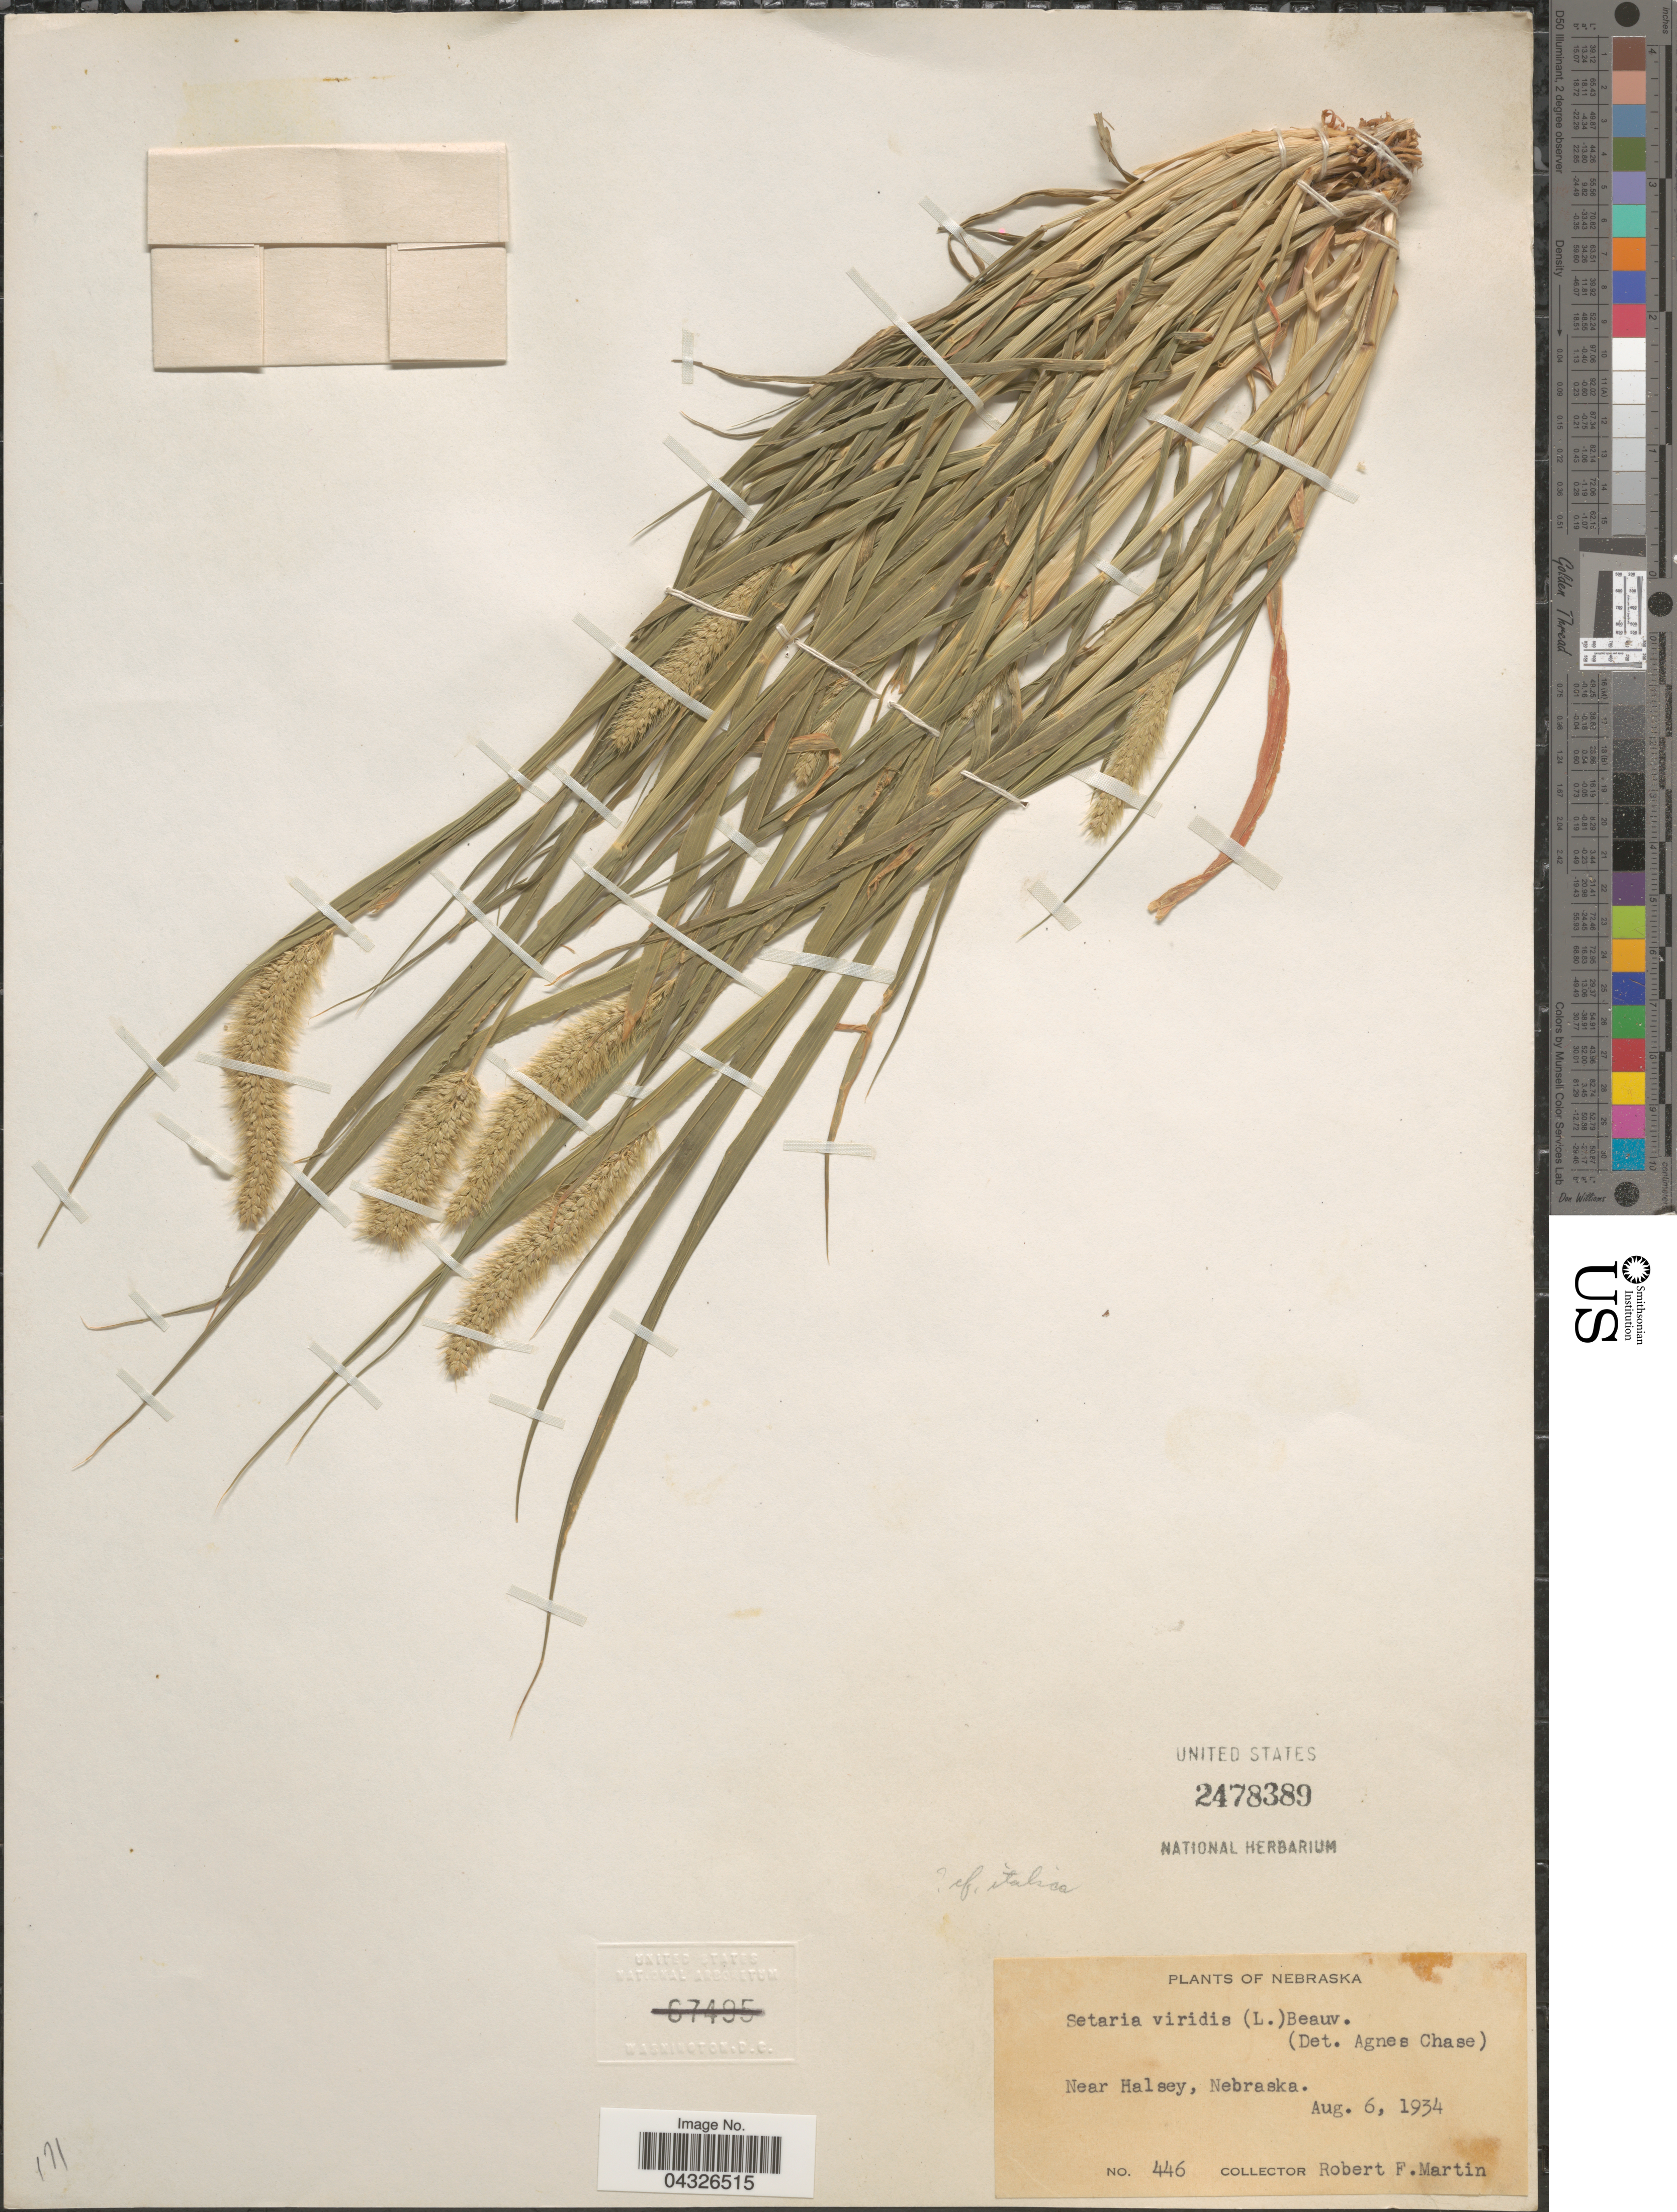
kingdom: Plantae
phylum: Tracheophyta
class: Liliopsida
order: Poales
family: Poaceae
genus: Setaria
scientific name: Setaria viridis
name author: (L.) P. Beauv.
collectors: R. F. Martin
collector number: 446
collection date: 1934-08-06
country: United States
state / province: Nebraska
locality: Near Halsey.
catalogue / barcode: US 2478389